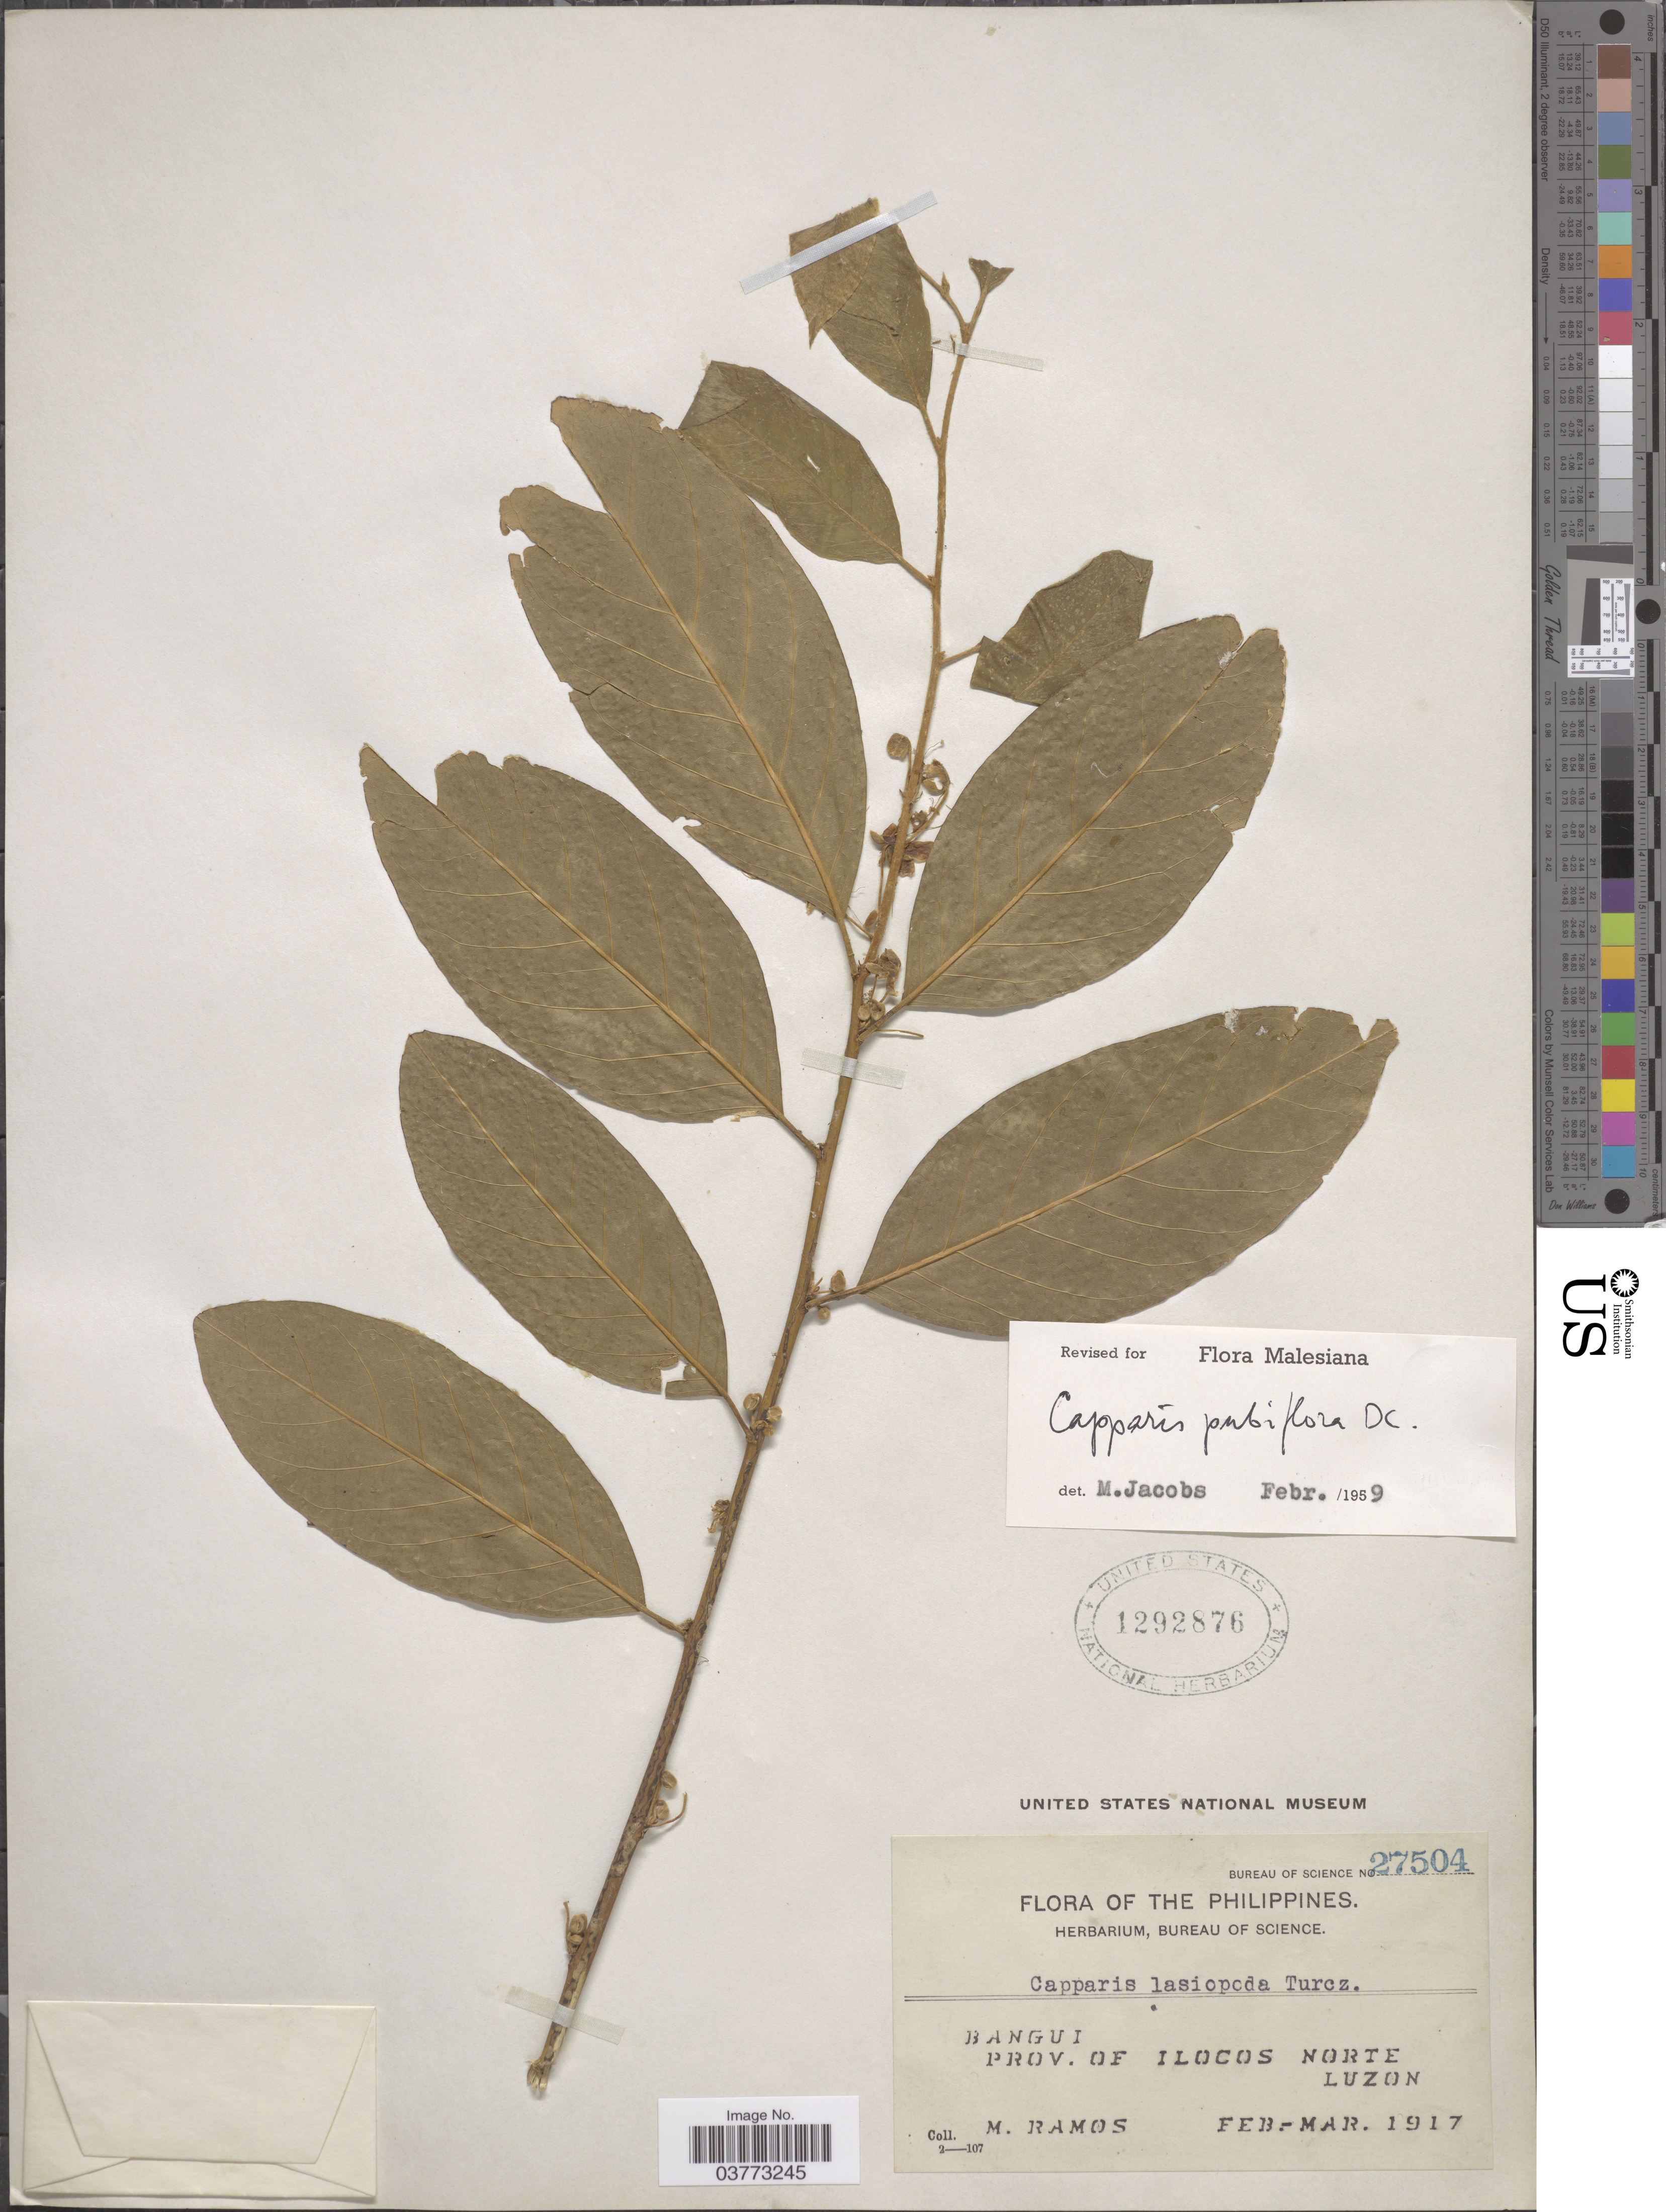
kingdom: Plantae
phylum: Tracheophyta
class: Magnoliopsida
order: Brassicales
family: Capparaceae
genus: Capparis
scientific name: Capparis pubiflora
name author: DC.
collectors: M. Ramos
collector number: Bureau of Science 27504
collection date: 1917-02/1917-03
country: Philippines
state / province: Ilocos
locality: The Philippines. Bangui. Prov. of Ilocos Norte. Luzon.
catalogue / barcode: US 1292876